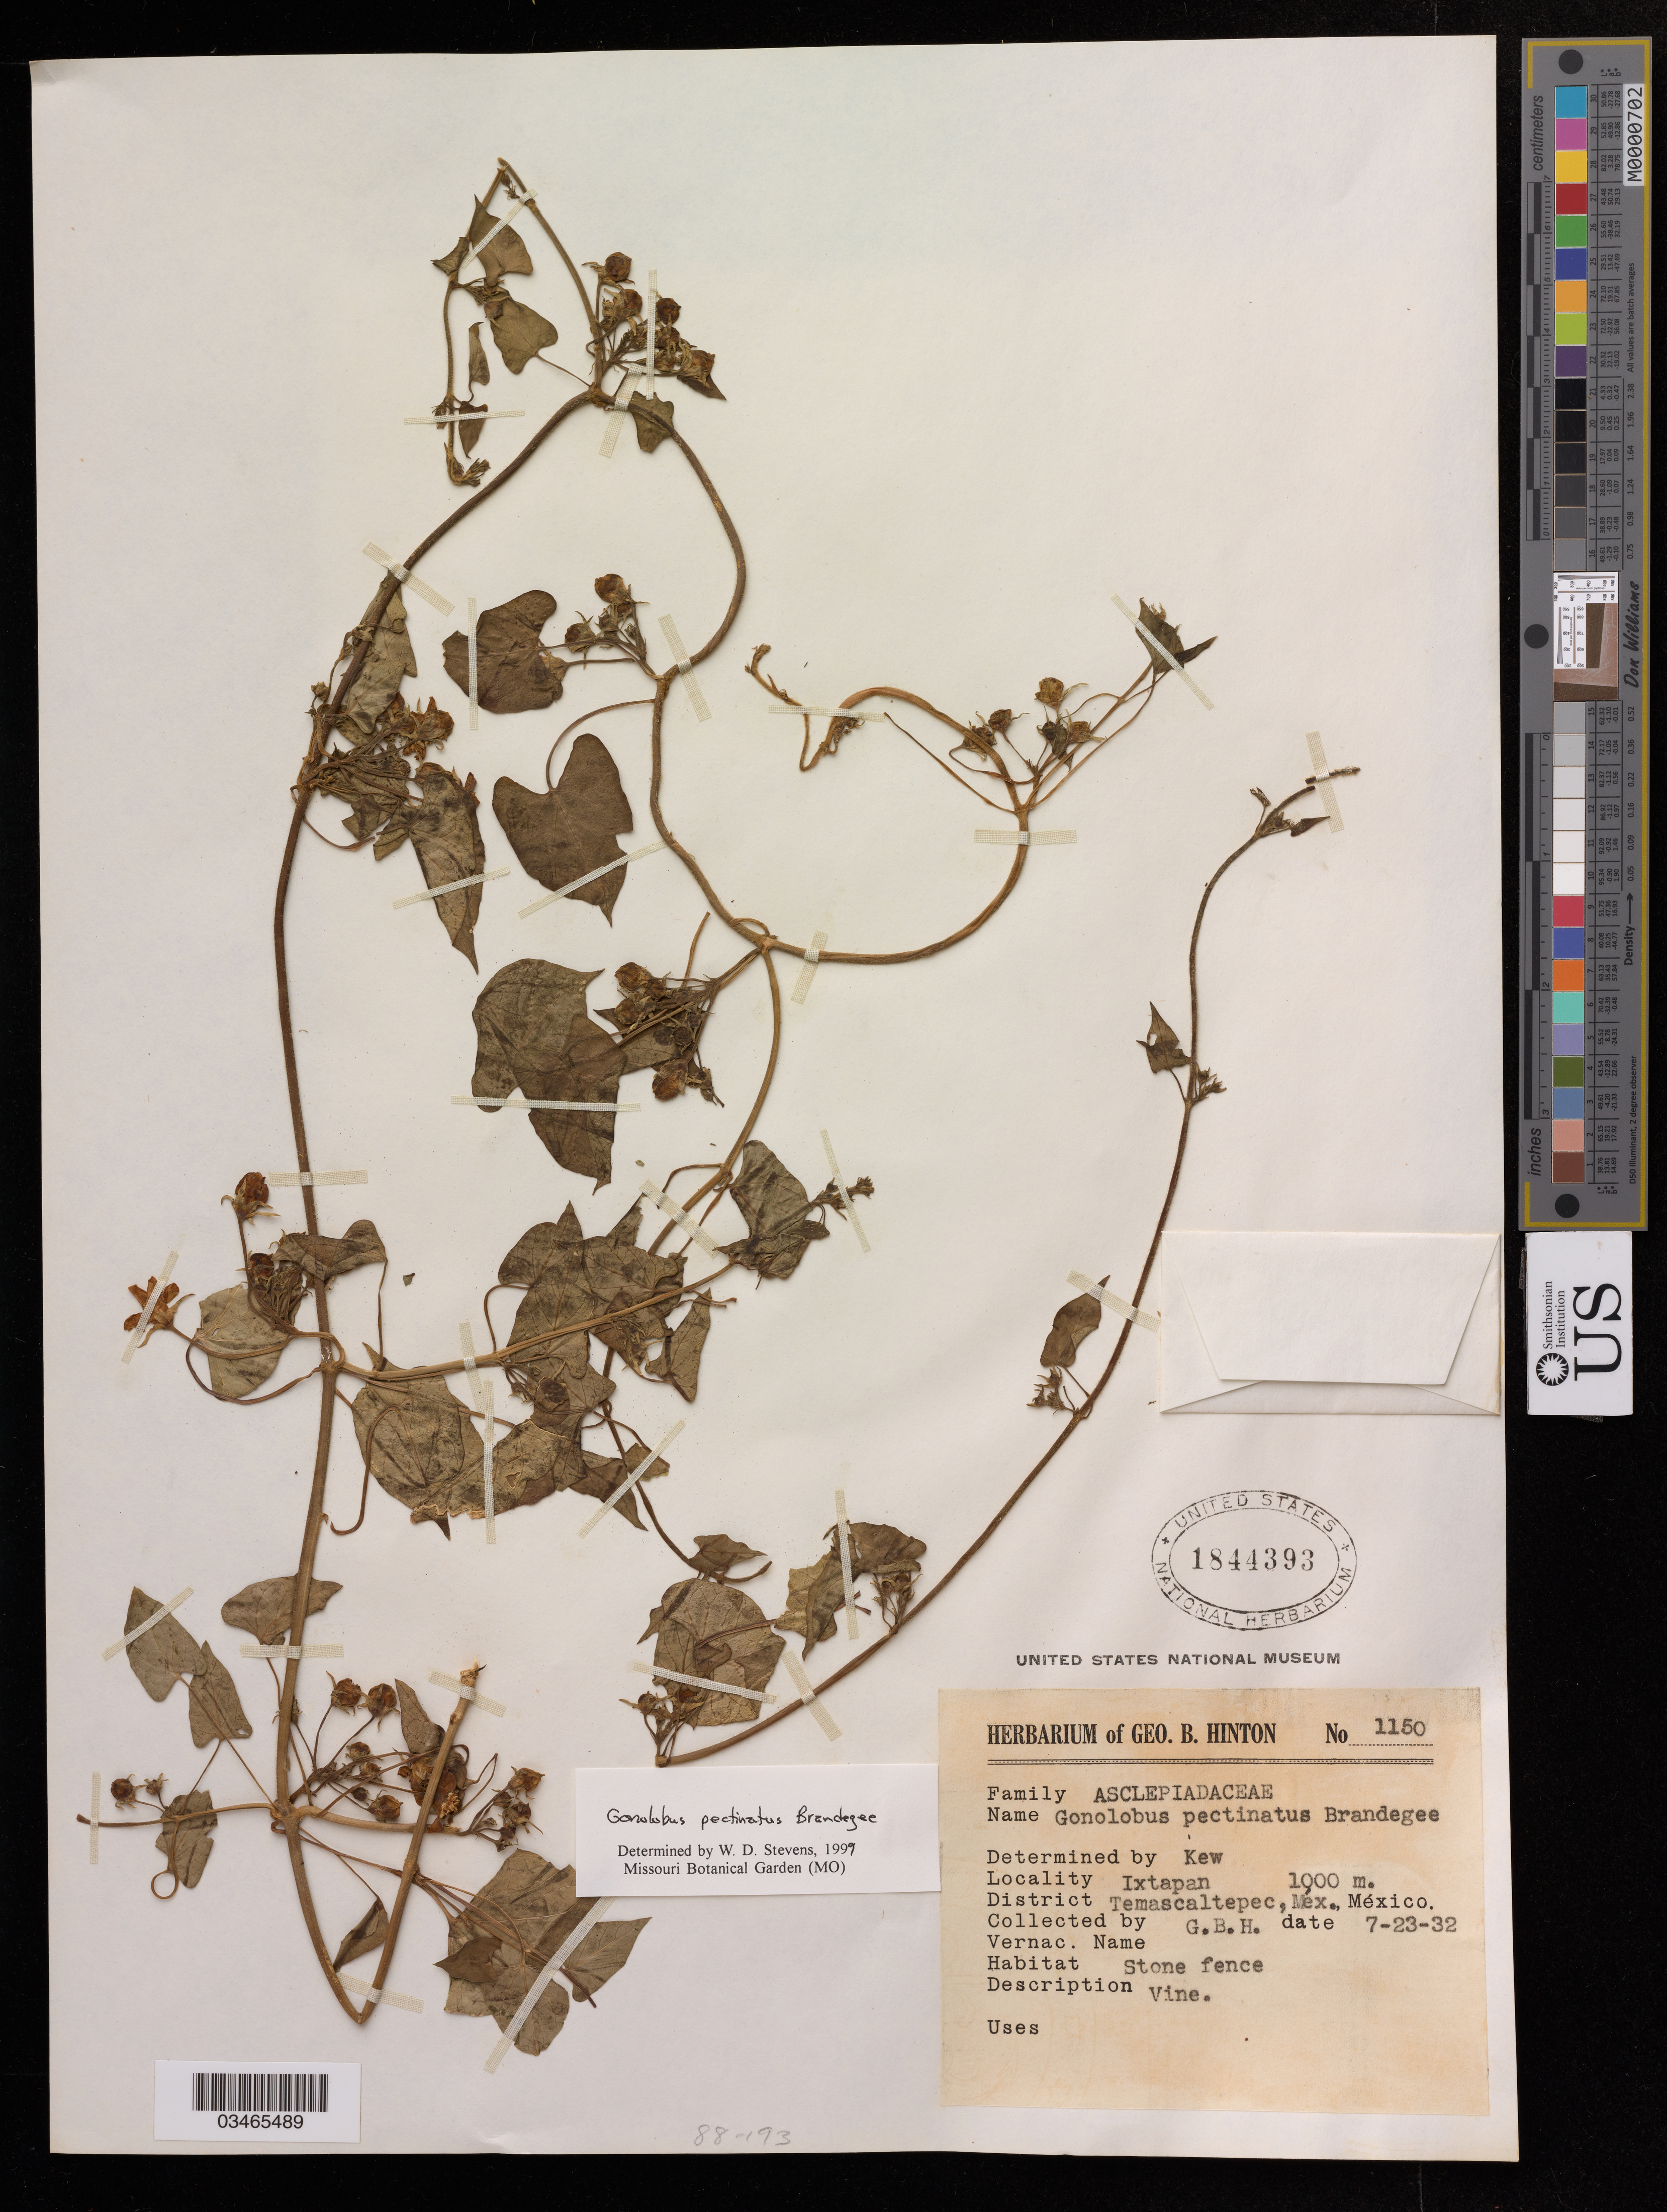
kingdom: Plantae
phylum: Tracheophyta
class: Magnoliopsida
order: Gentianales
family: Apocynaceae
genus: Gonolobus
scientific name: Gonolobus pectinatus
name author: Brandegee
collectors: G. B. H.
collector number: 1150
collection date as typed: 23 Jul32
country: Mexico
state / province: Mexico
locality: Ixtapan.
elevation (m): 1000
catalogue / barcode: US 1844393